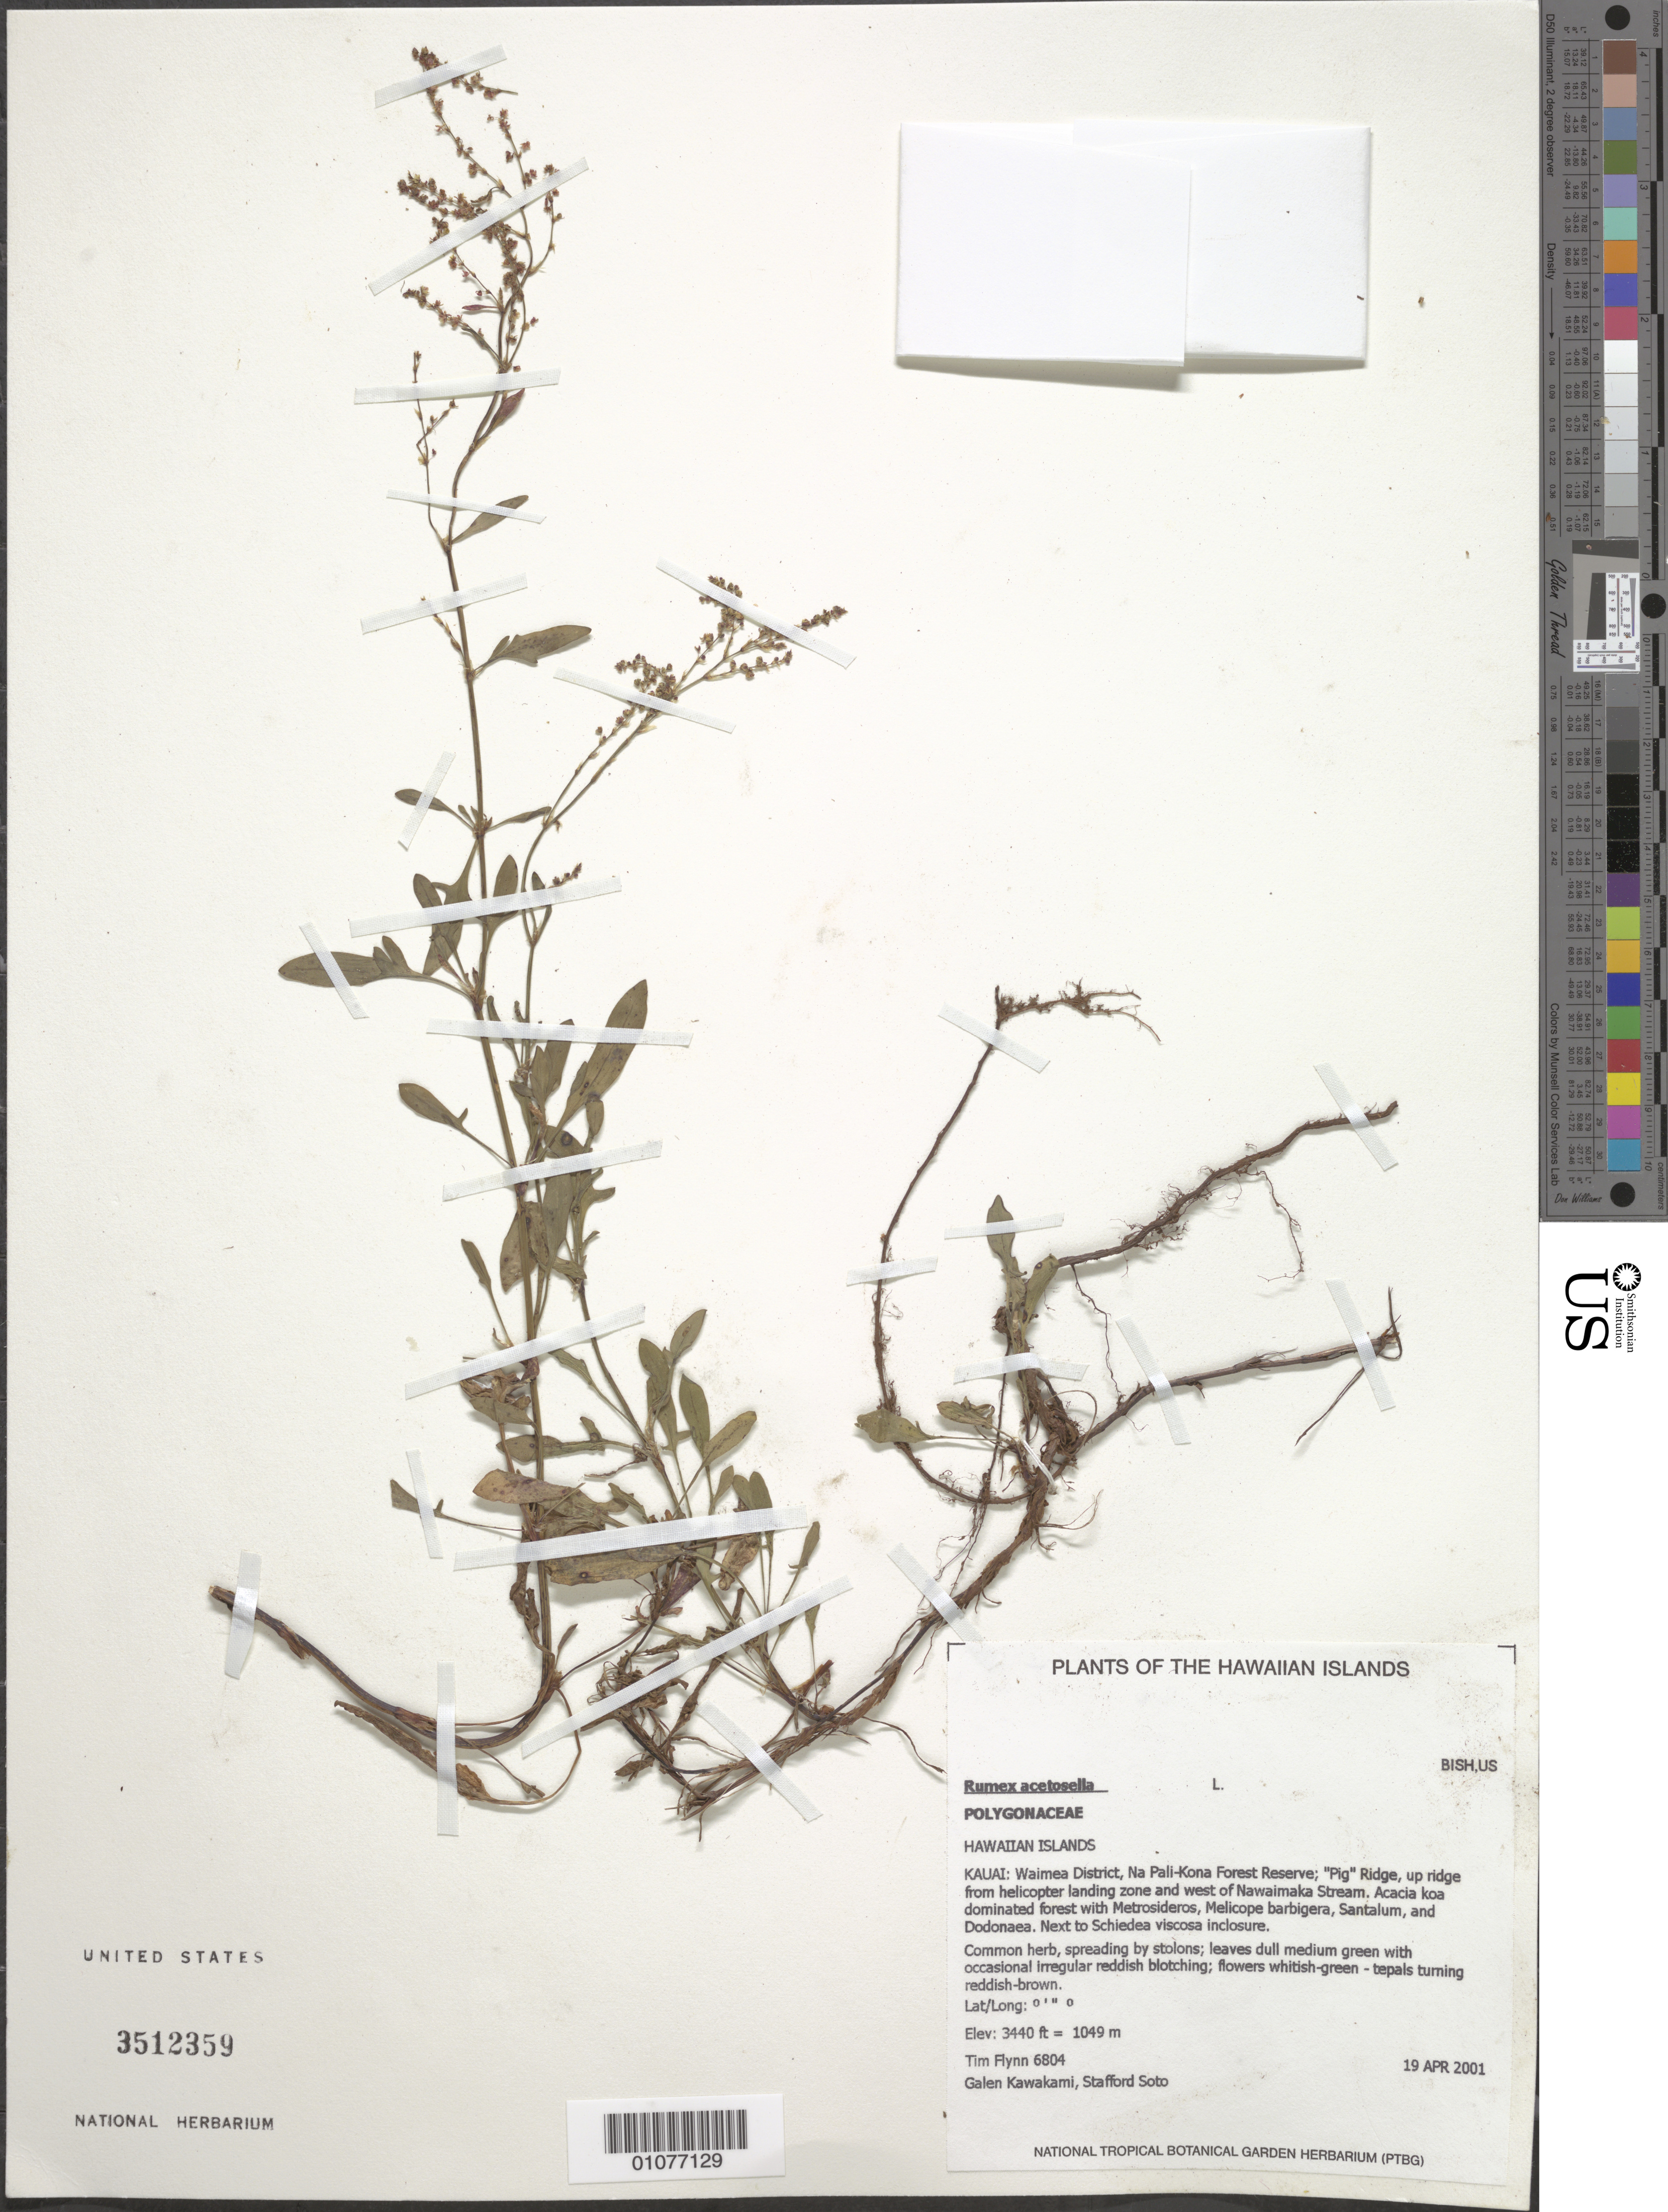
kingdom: Plantae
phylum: Tracheophyta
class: Magnoliopsida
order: Caryophyllales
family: Polygonaceae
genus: Rumex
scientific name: Rumex acetosella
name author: L.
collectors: T. W. Flynn, G. Kawakami & S. Soto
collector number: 6804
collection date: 2001-04-19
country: United States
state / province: Hawaii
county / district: Kauai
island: Kaua'i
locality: Waimea District, Na Pali-Kona Forest Reserve; "Pig" ridge, up on ridge from helicopter landing zone and W of Nawaimaka Stream.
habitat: Acacia koa dominated forest.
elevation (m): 1049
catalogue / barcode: US 3212359